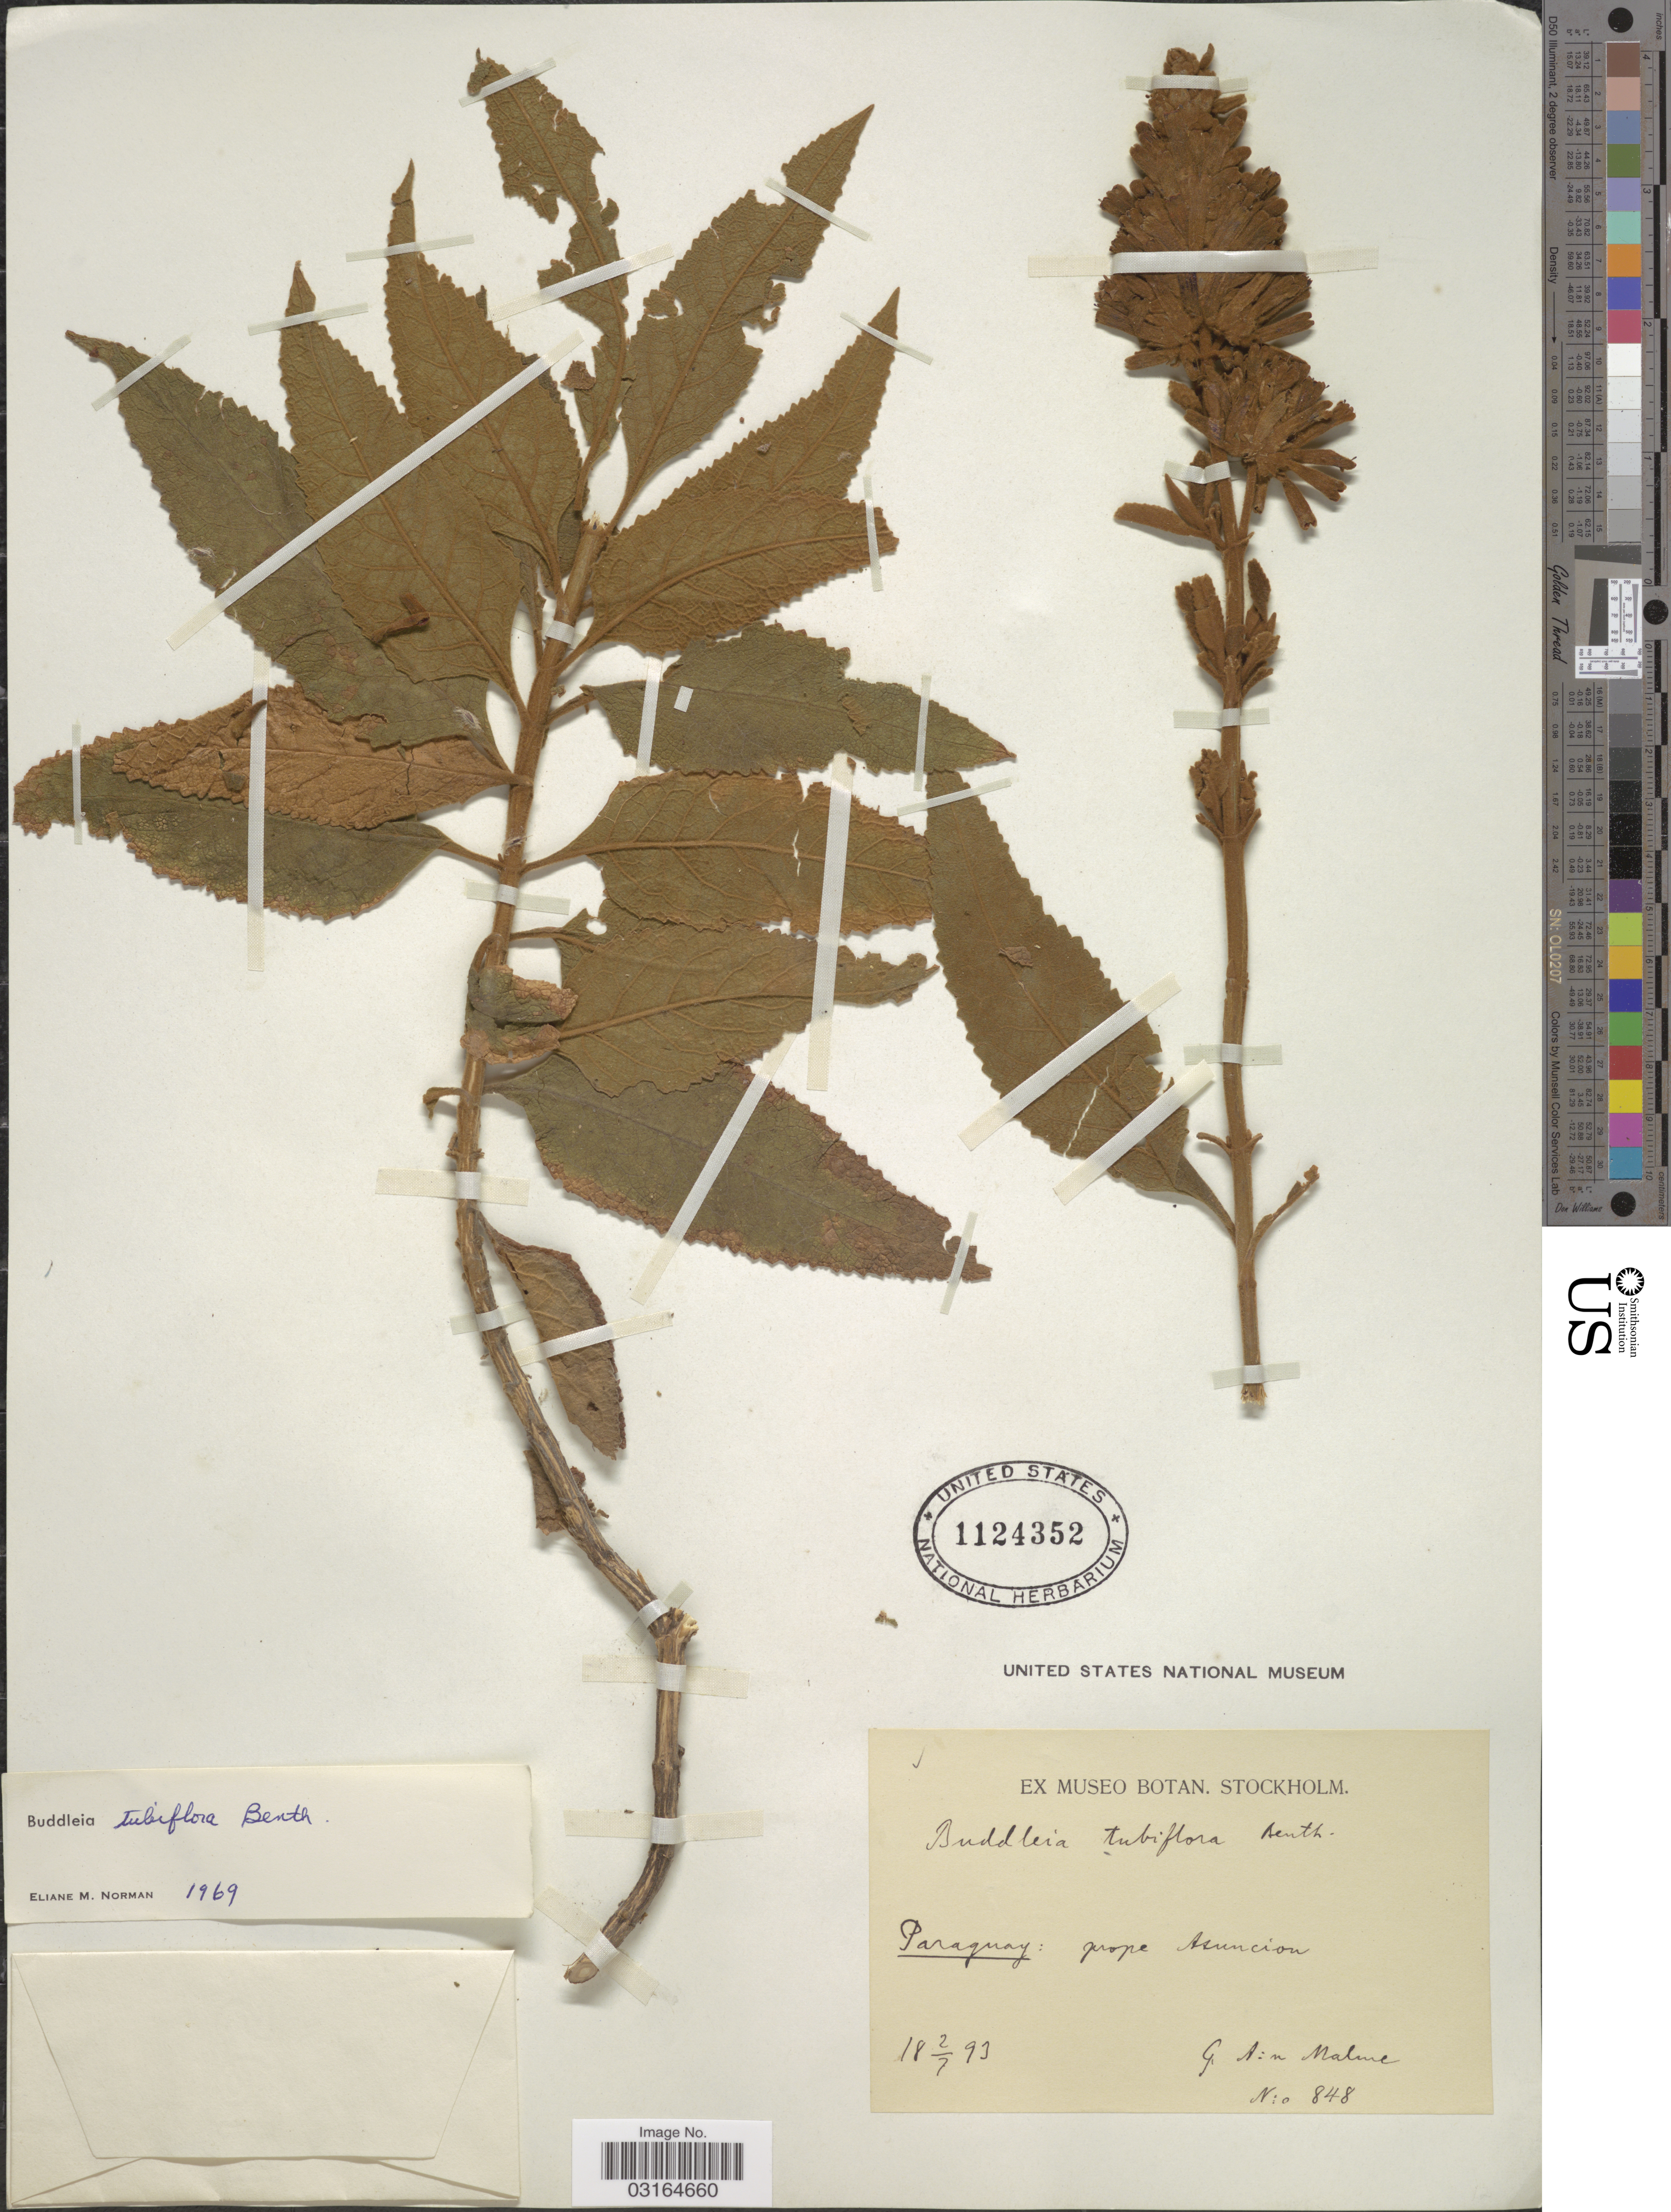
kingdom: Plantae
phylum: Tracheophyta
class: Magnoliopsida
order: Lamiales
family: Scrophulariaceae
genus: Buddleja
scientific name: Buddleja tubiflora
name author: Benth.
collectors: G. O. A. Malme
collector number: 848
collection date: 1893-07-02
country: Paraguay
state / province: Asuncion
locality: Prope Asuncion.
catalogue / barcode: US 1124352